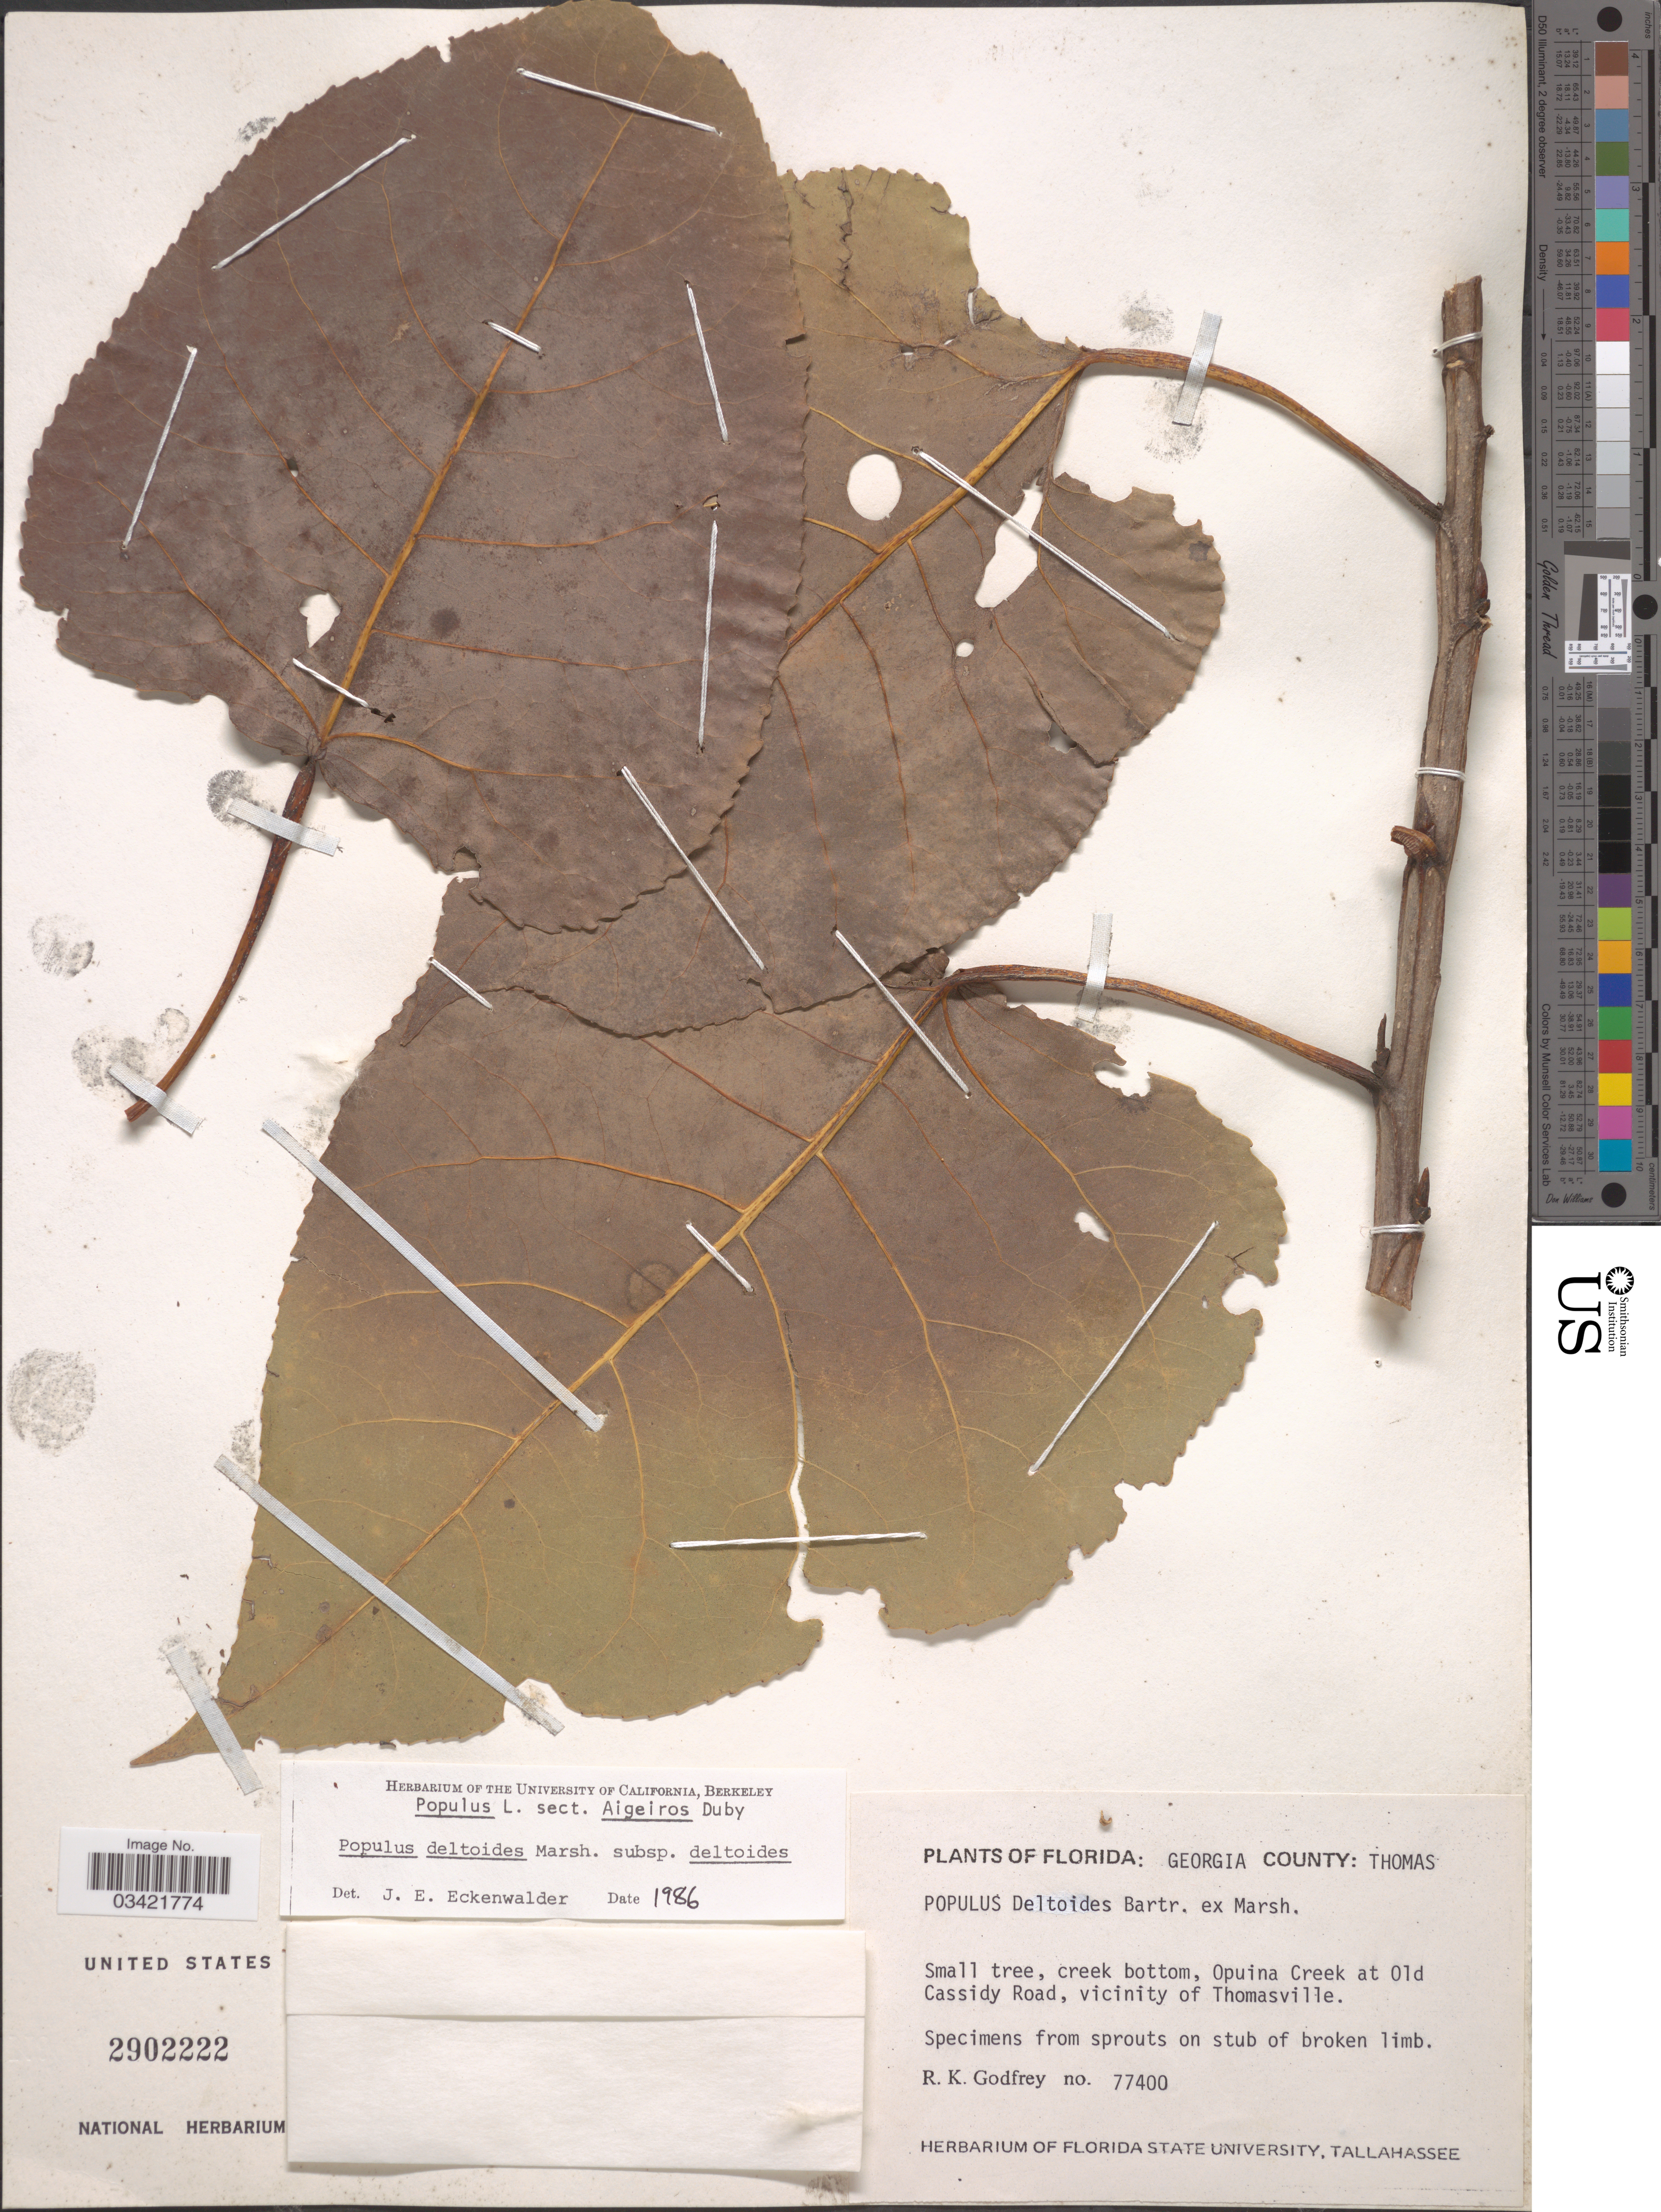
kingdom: Plantae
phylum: Tracheophyta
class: Magnoliopsida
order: Malpighiales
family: Salicaceae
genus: Populus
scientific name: Populus deltoides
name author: W. Bartram ex Marshall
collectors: R. K. Godfrey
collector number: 77400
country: United States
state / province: Florida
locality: Florida: Georgia County: Thomas. Small tree, creek bottom, Opuina Creek at Old Cassidy Road, vicinity of Thomasville.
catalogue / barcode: US 2902222